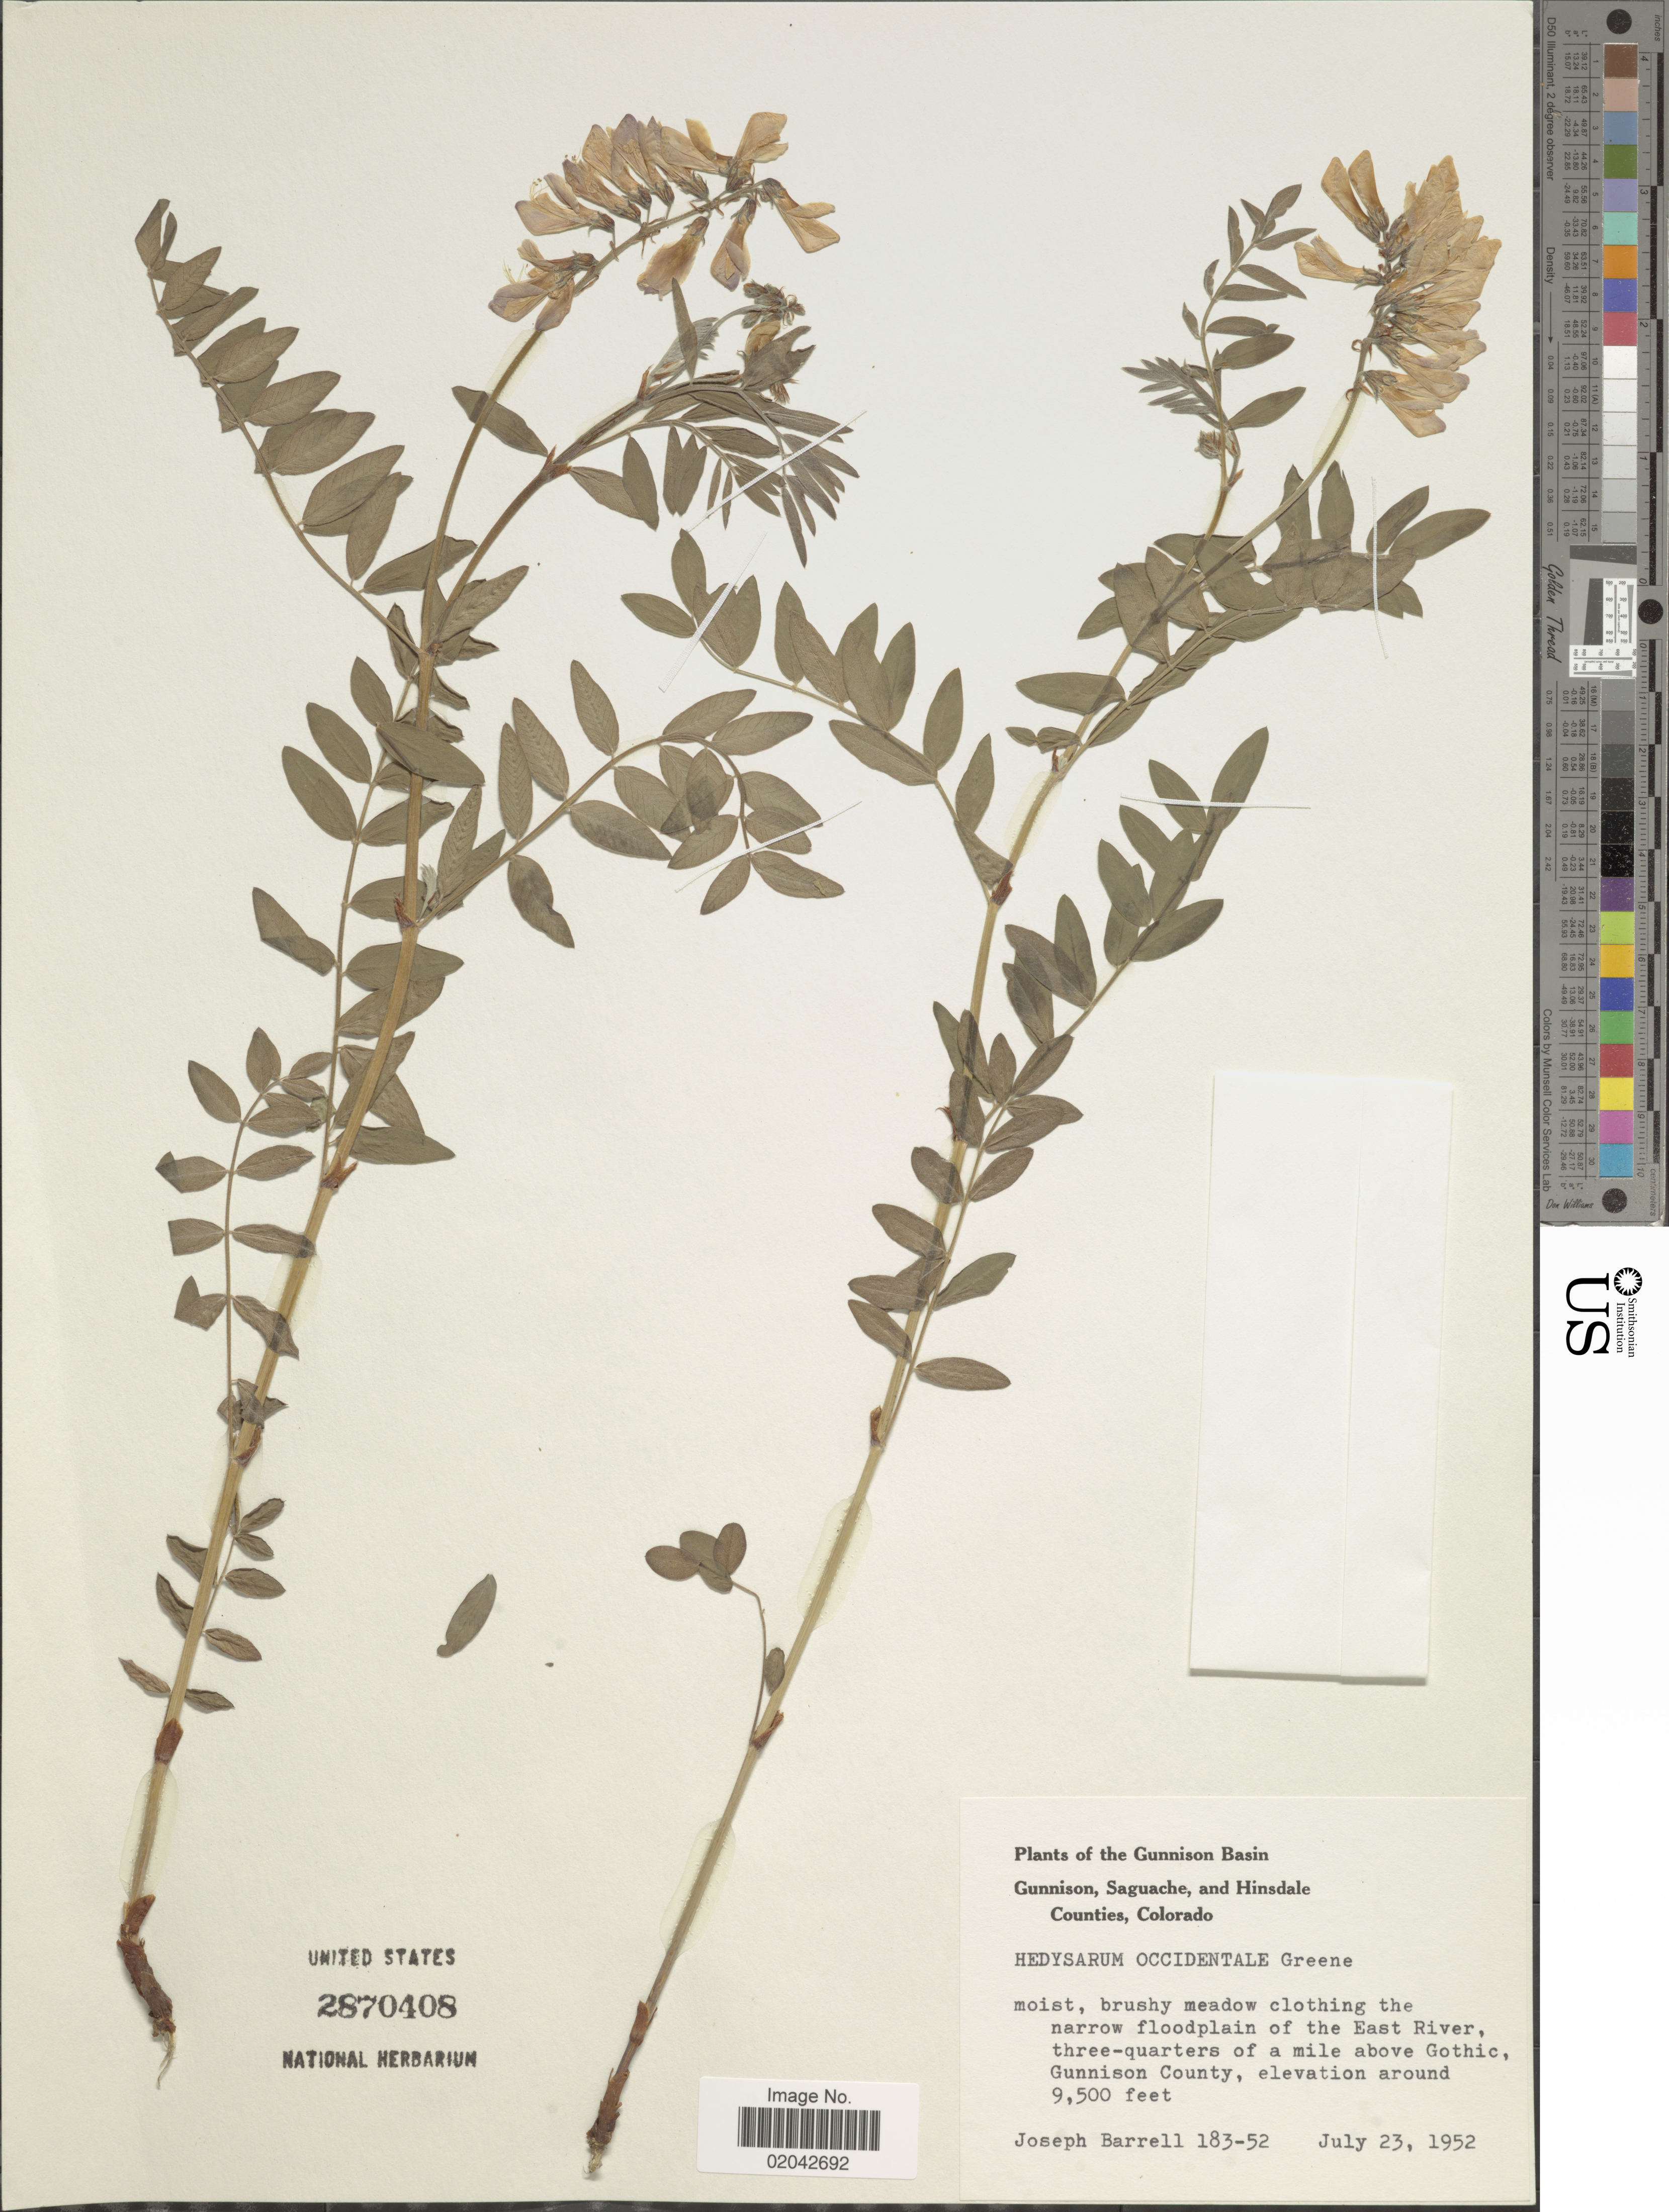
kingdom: Plantae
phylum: Tracheophyta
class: Magnoliopsida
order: Fabales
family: Fabaceae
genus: Hedysarum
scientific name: Hedysarum occidentale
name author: Greene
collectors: J. Barrell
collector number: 183-52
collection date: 1952-07-23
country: United States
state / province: Colorado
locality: Gunnison Basin, Gunnison, Saguache, and Hinsdale Counties, brushy meadow clothing the narrow floodplain of the East River, three-quarters of a mile above Gothic, Gunnison County.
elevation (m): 2896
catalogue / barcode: US 2870408